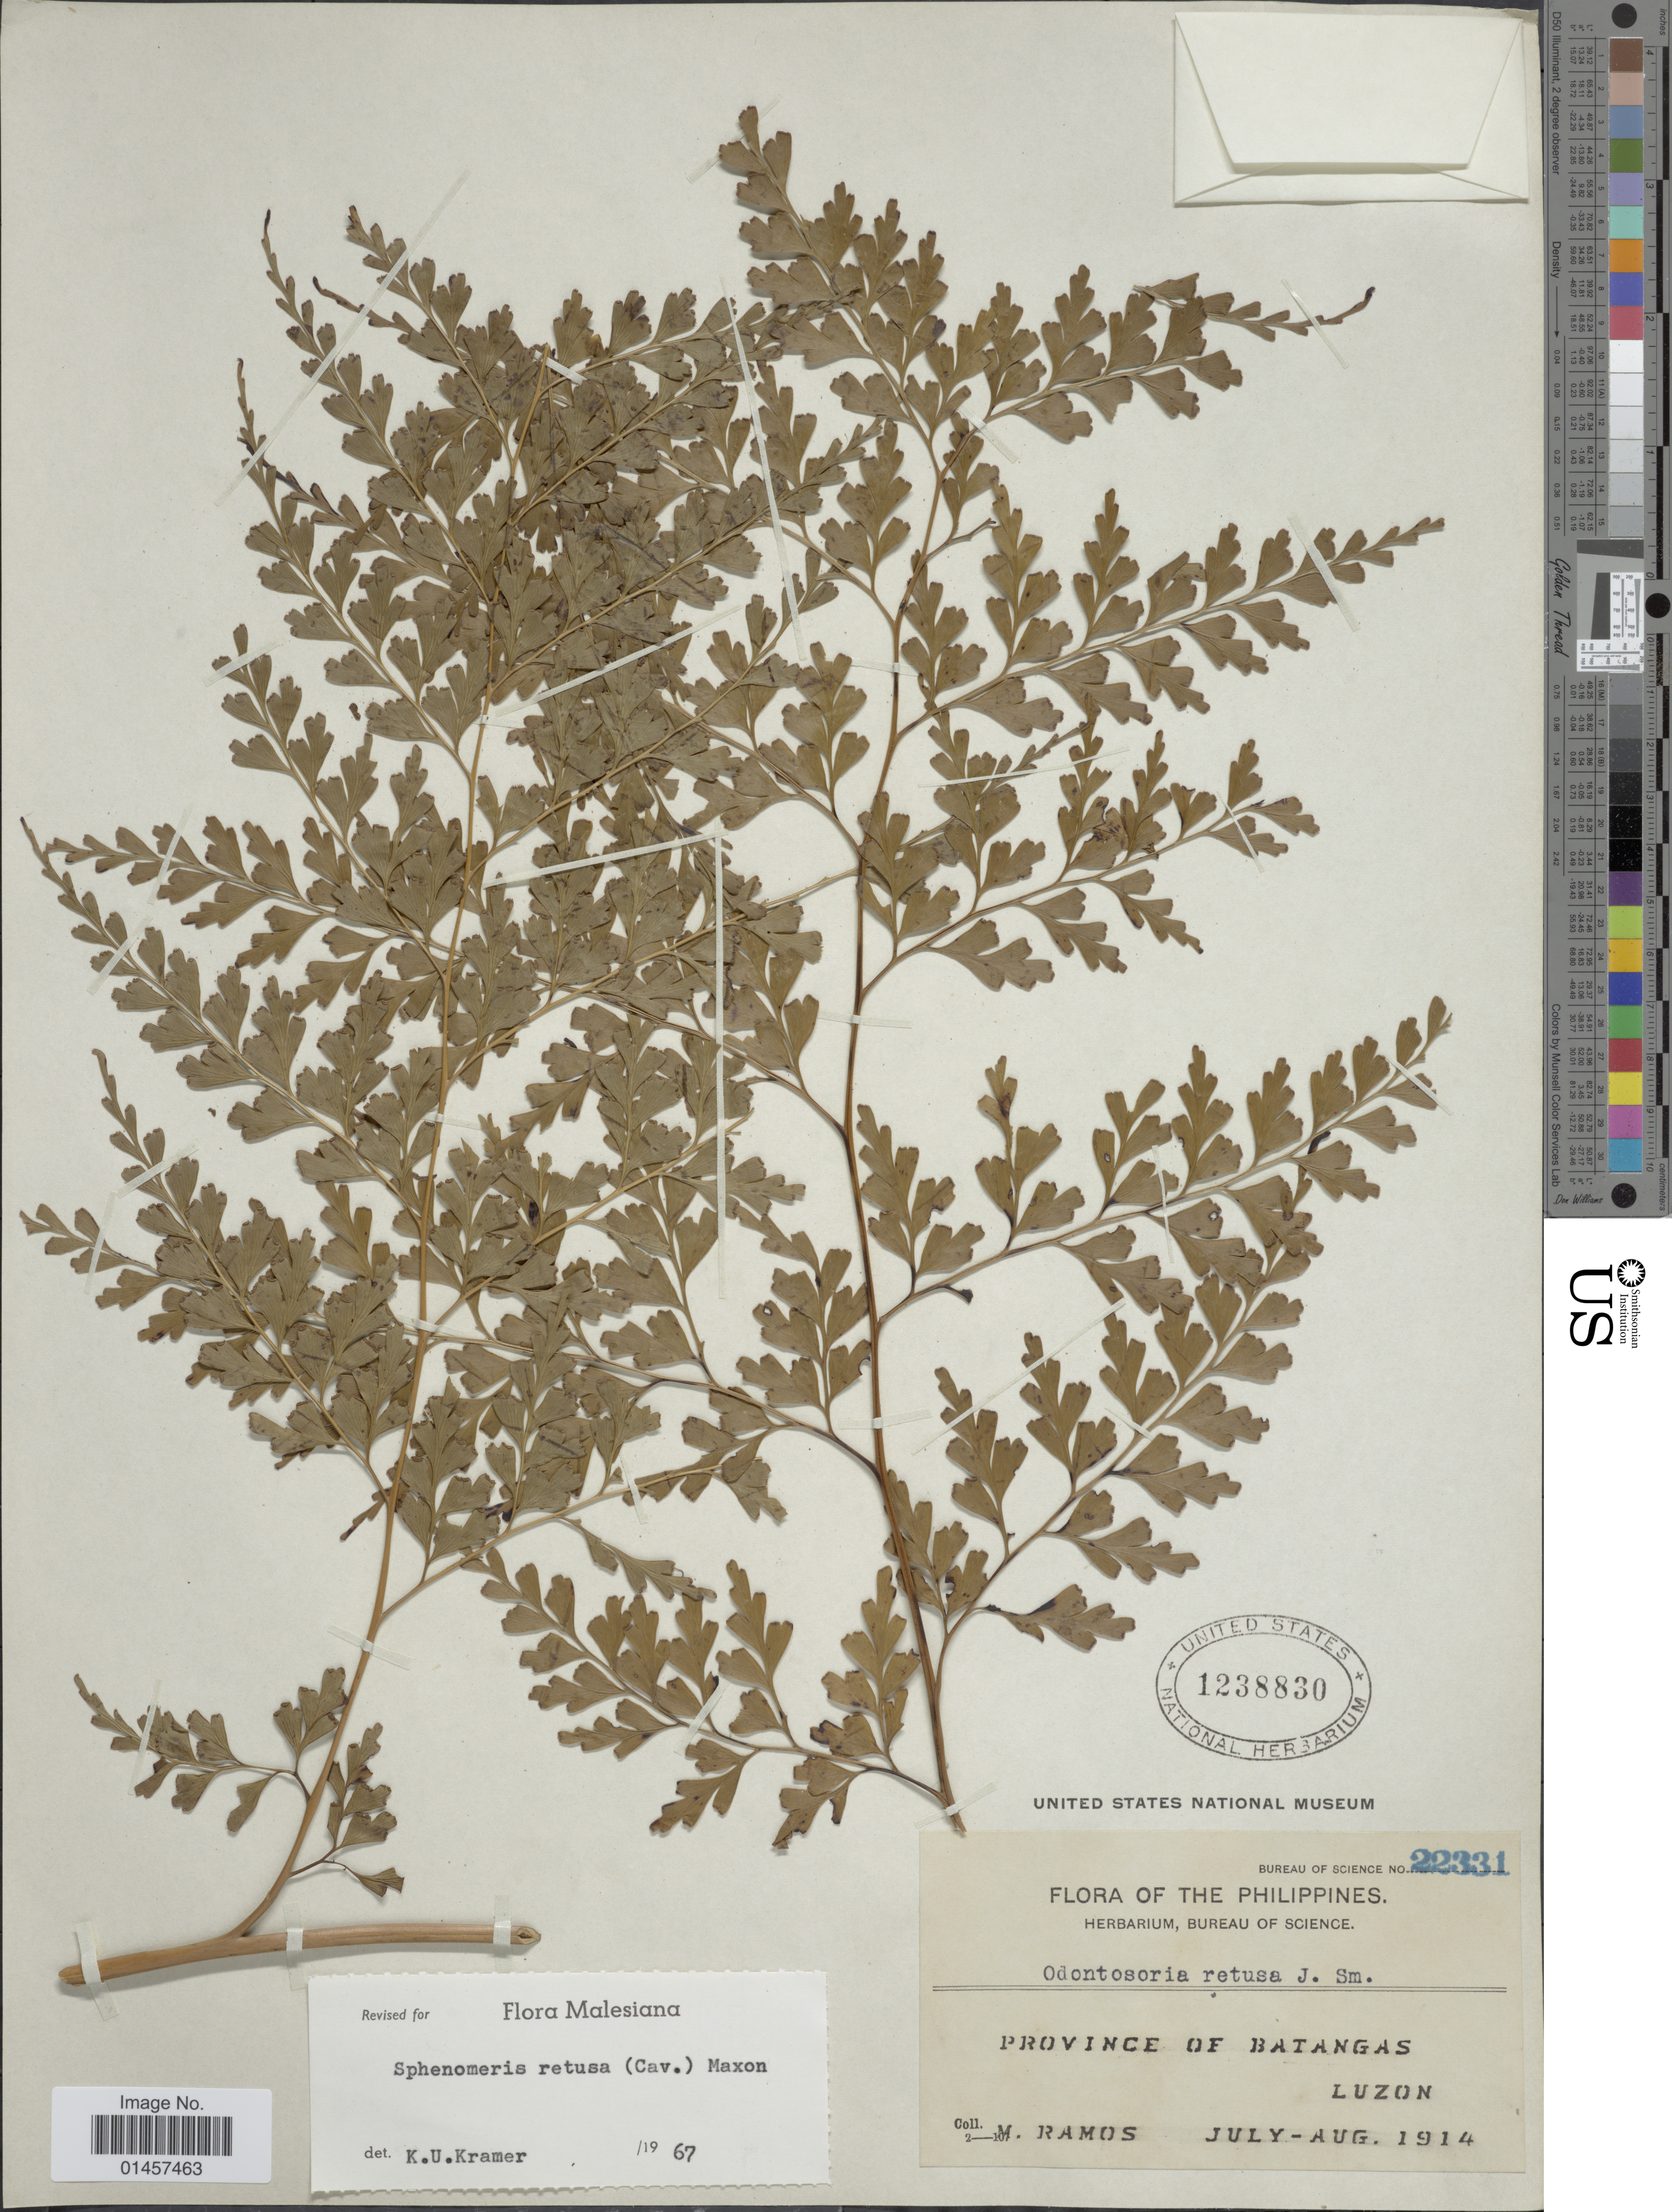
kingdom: Plantae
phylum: Tracheophyta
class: Polypodiopsida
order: Polypodiales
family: Lindsaeaceae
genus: Sphenomeris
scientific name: Sphenomeris retusa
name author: (Cav.) Maxim.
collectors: M. Ramos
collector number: Bureau of Science 22331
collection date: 1914-07/1914-08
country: Philippines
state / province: Cagayan Valley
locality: Province of Batangas, Luzon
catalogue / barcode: US 1238830